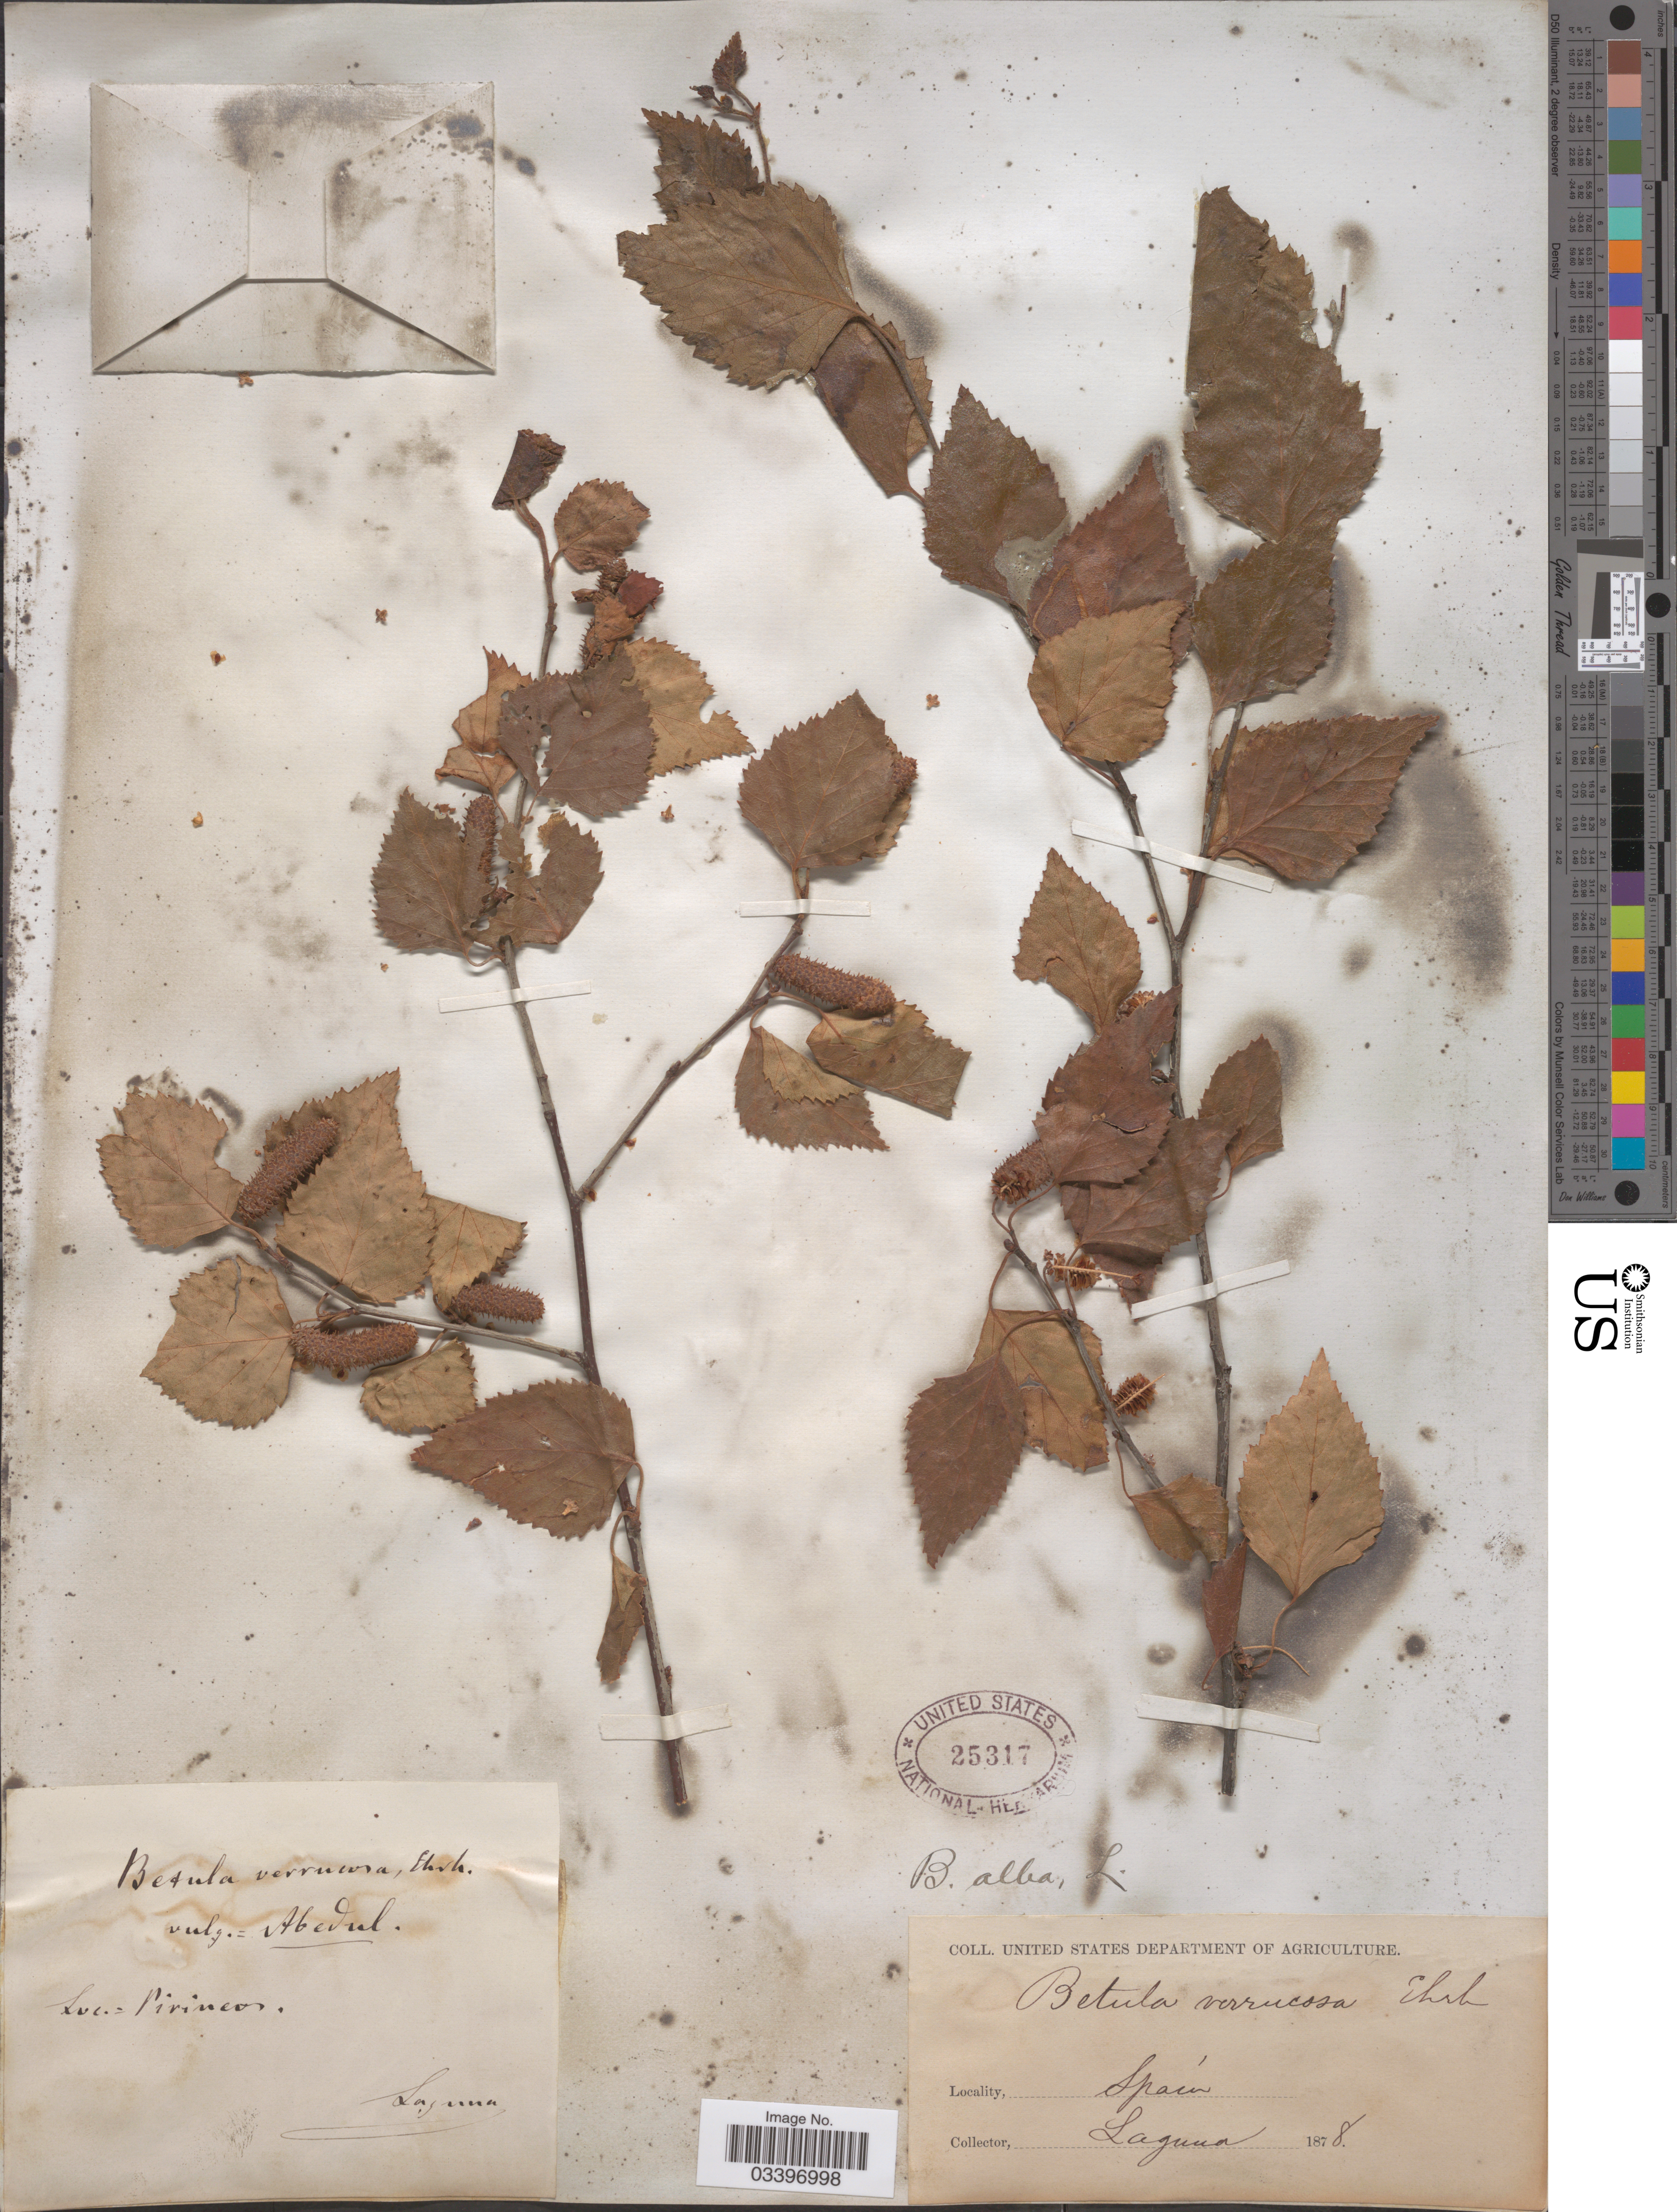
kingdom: Plantae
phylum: Tracheophyta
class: Magnoliopsida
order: Fagales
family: Betulaceae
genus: Betula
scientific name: Betula alba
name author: L.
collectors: -. Laguna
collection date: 1878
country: Spain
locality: Pirineos.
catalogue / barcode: US 25317